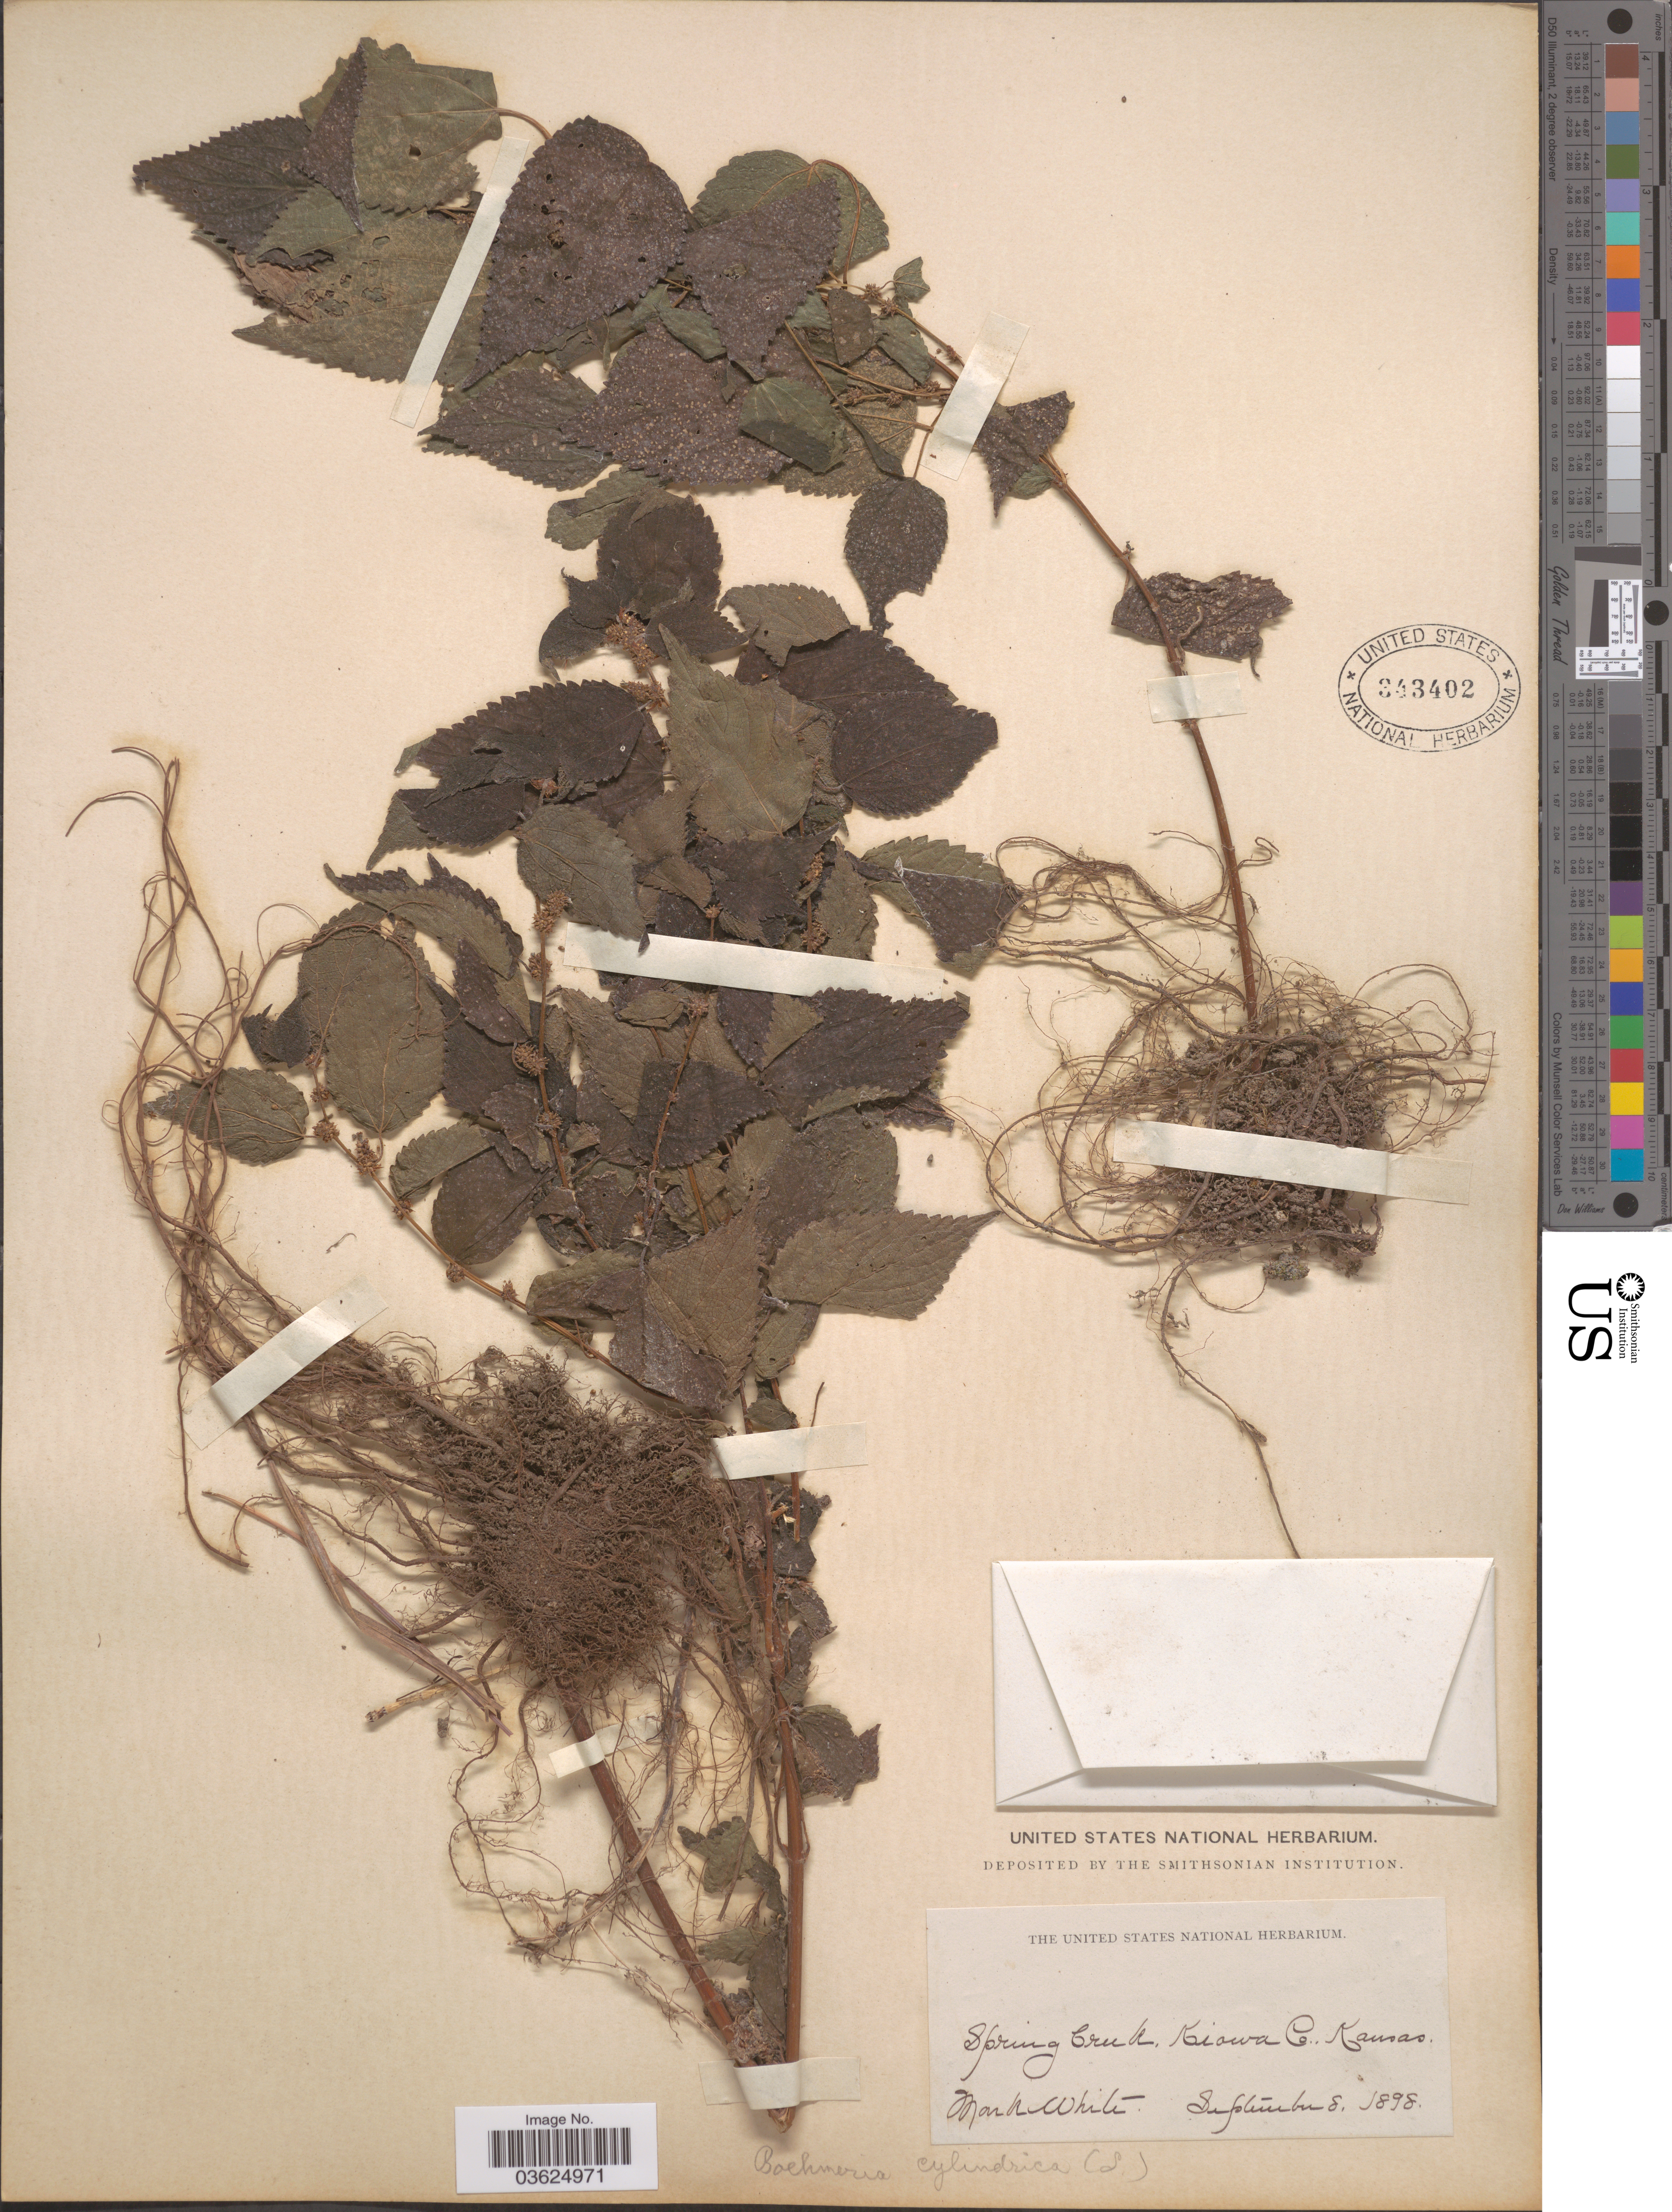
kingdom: Plantae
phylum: Tracheophyta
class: Magnoliopsida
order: Rosales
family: Urticaceae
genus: Boehmeria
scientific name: Boehmeria cylindrica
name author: (L.) Sw.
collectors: M. White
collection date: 1898-09-08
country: United States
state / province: Kansas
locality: Spring Creek, Kiowa Co.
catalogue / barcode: US 343402